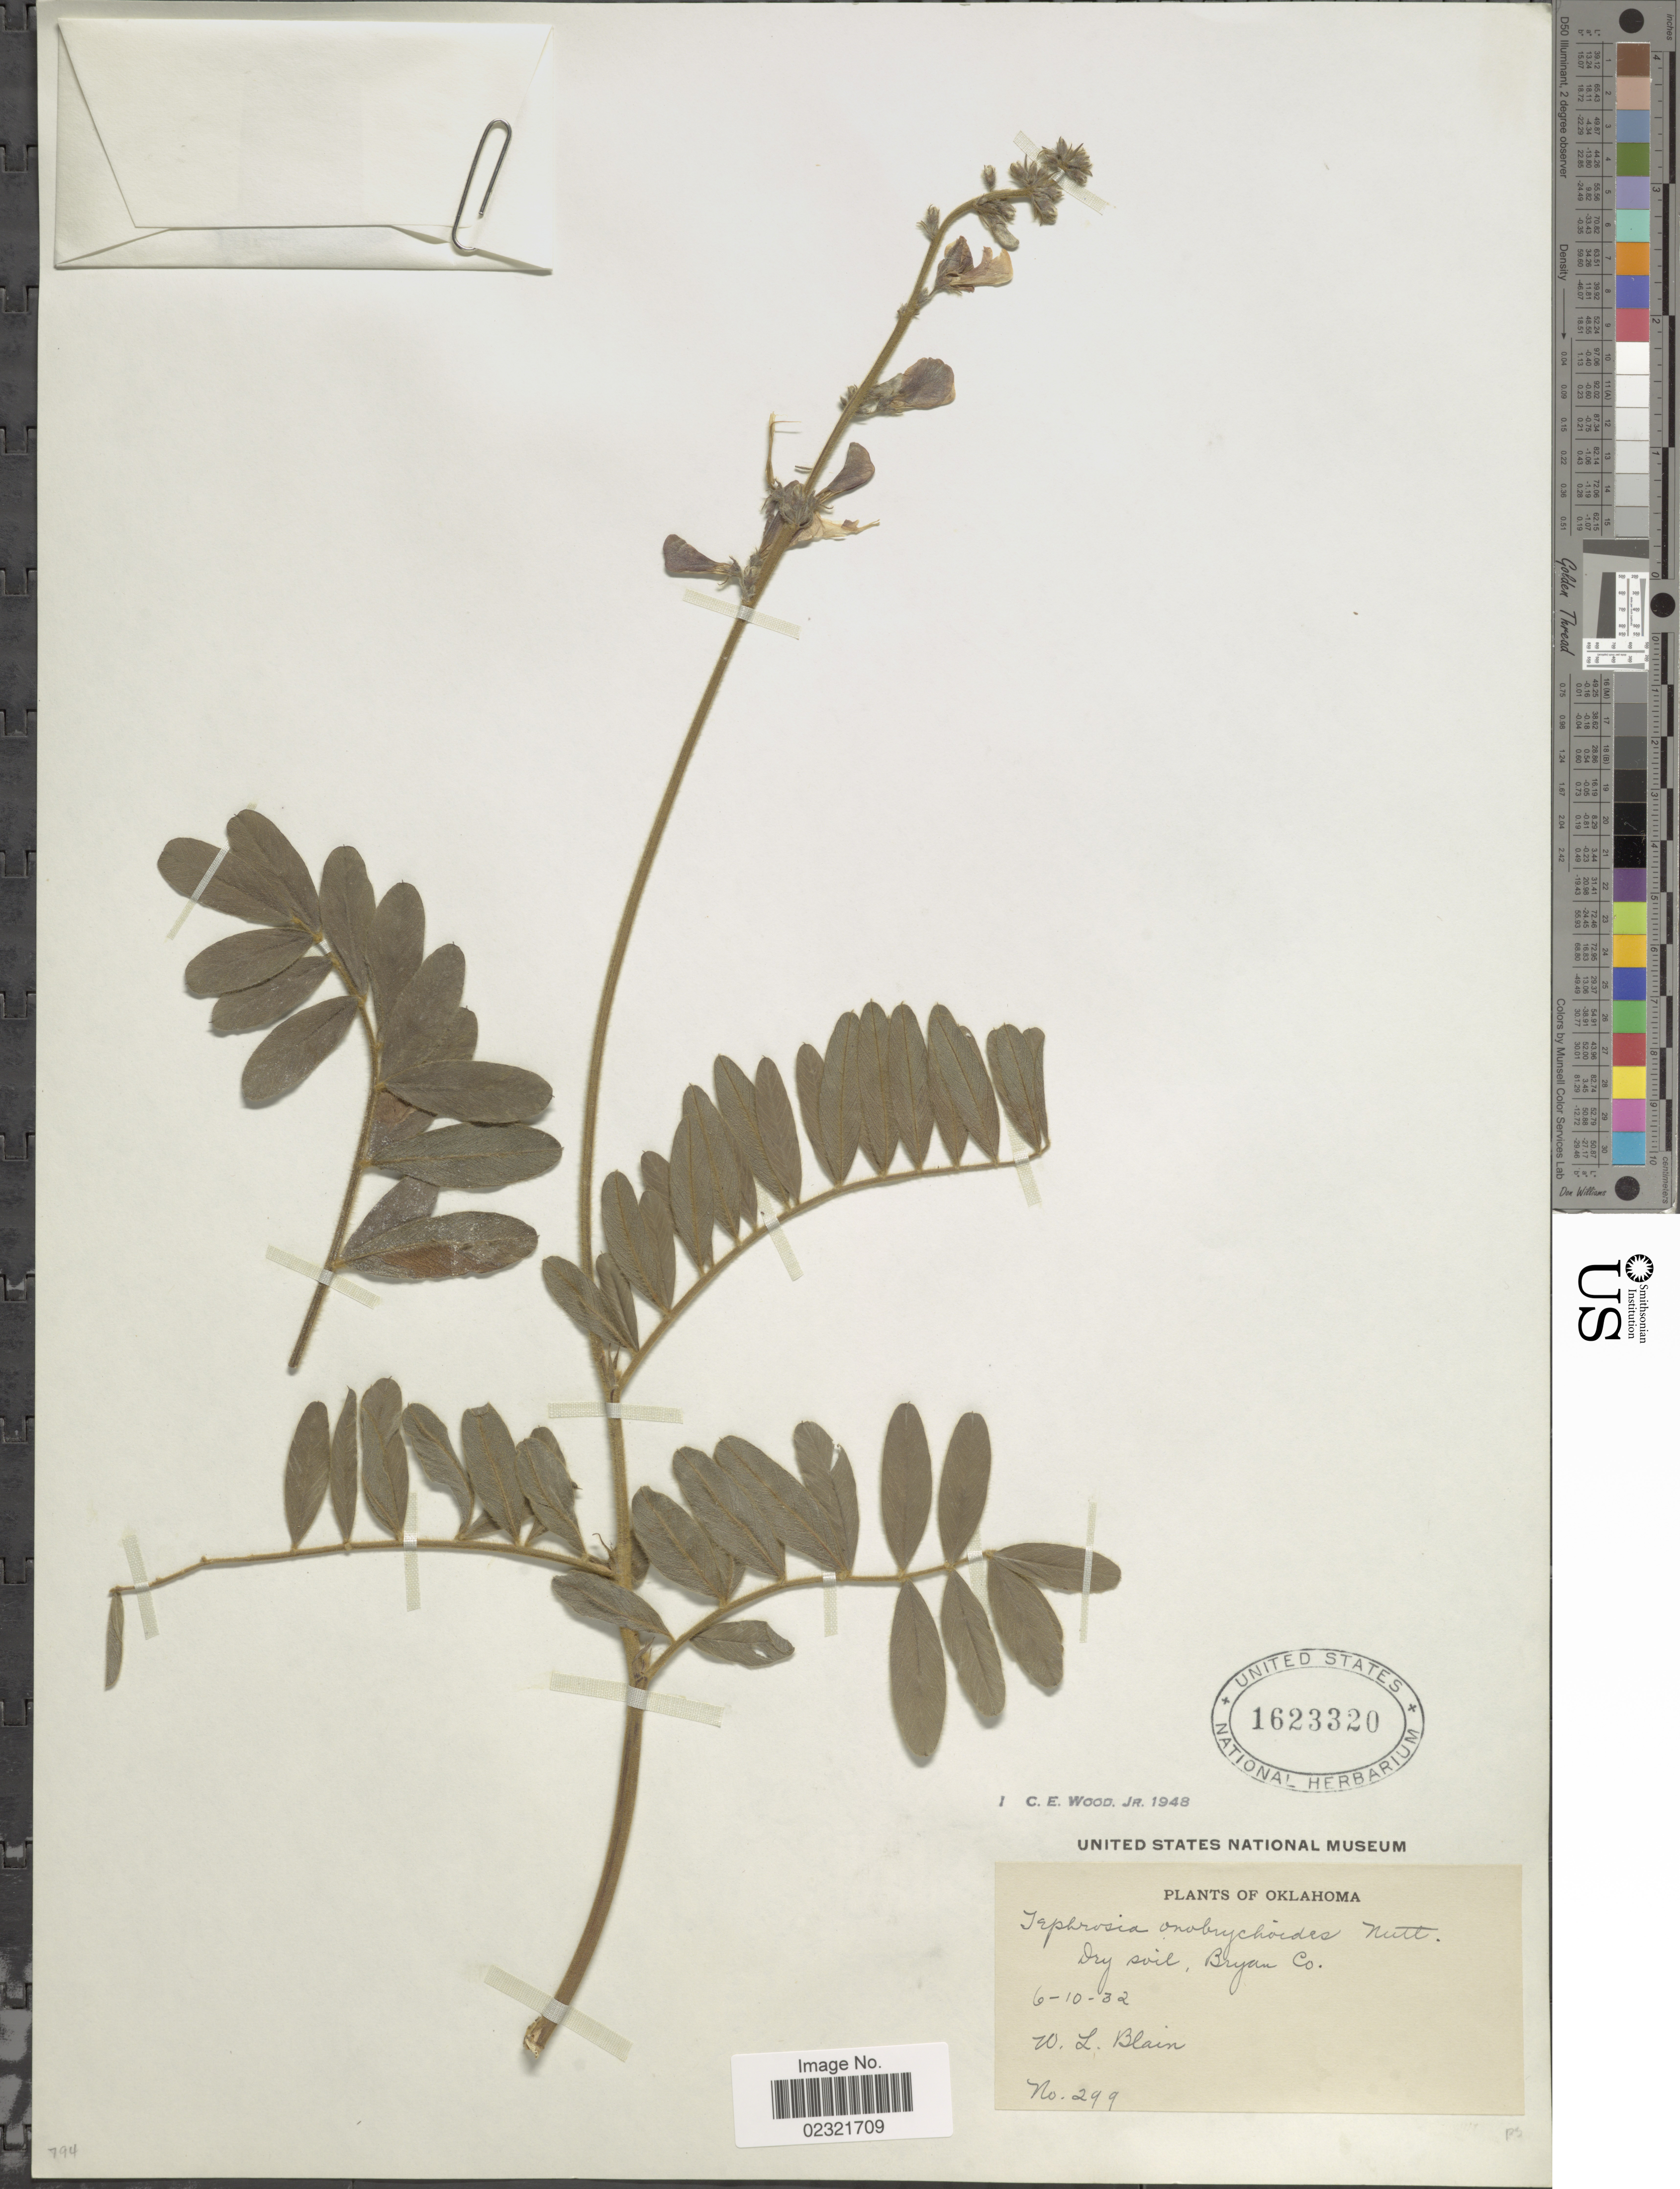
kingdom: Plantae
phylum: Tracheophyta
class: Magnoliopsida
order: Fabales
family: Fabaceae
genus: Tephrosia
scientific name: Tephrosia onobrychoides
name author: Nutt.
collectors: W. Blain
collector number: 299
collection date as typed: Transcribed d/m/y: 10/6/32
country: United States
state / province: Oklahoma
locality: Dry soil, Bryan Co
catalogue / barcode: US 1623320